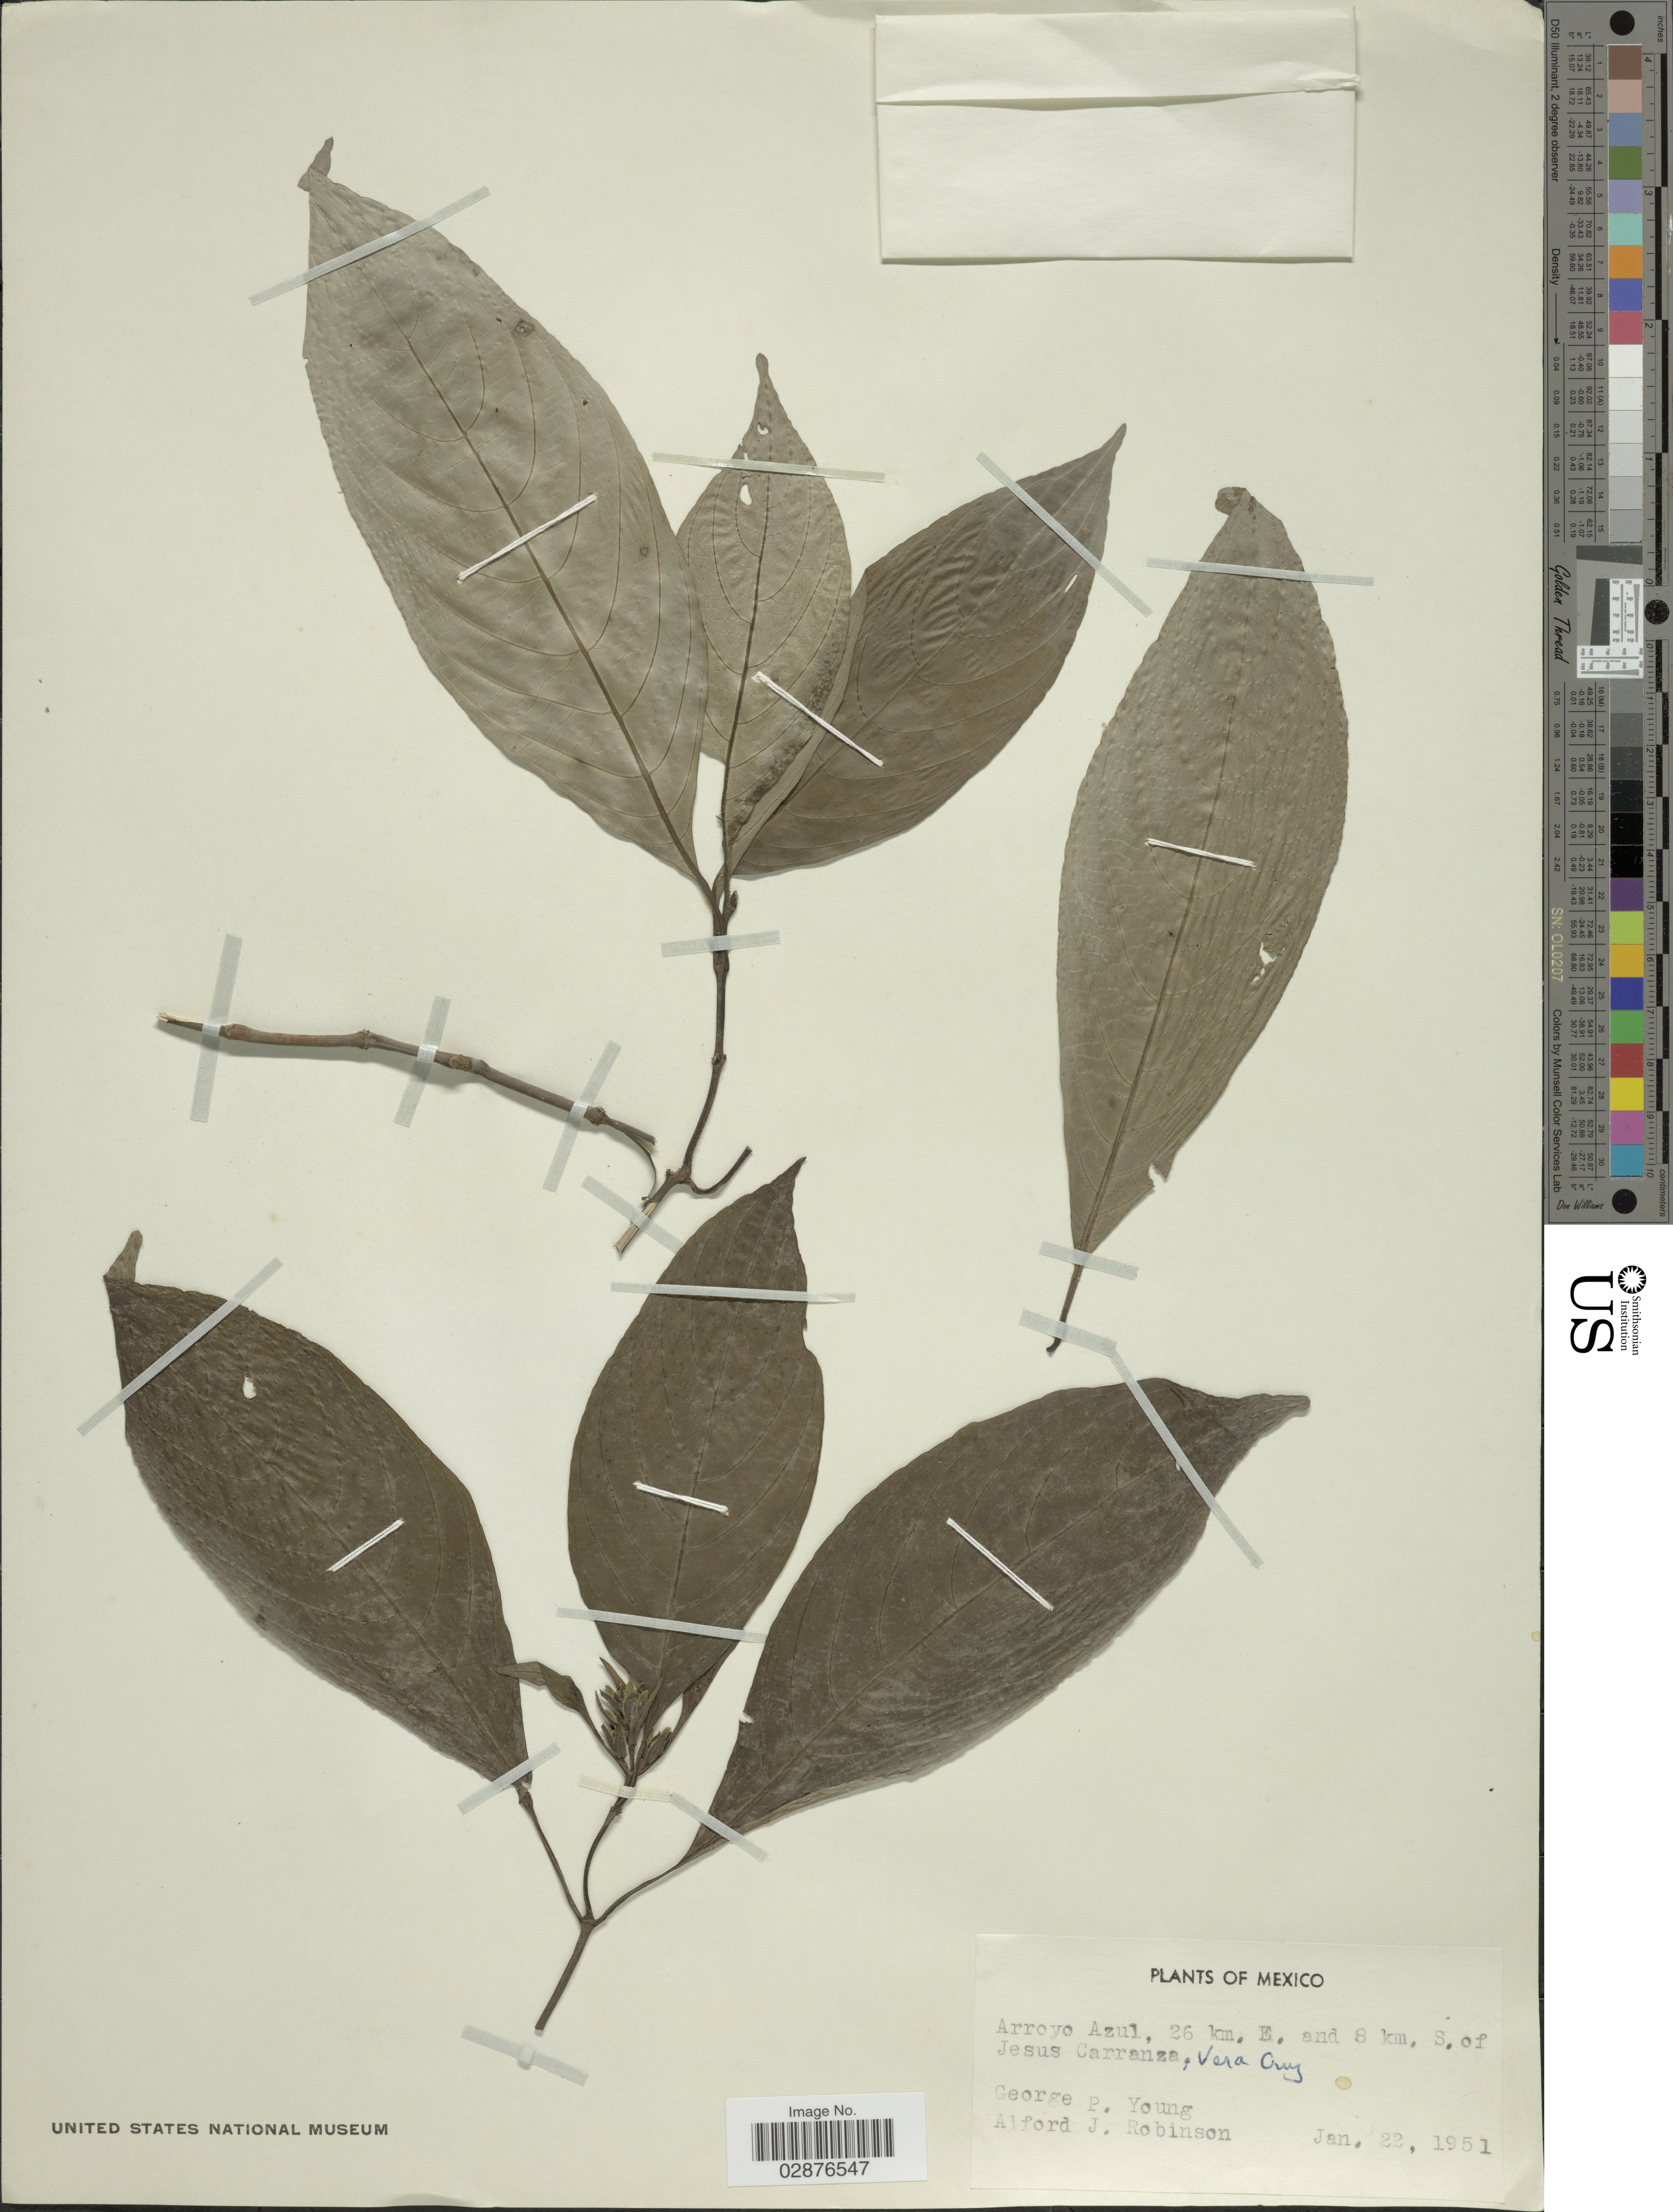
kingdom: Plantae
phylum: Tracheophyta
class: Magnoliopsida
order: Lamiales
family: Acanthaceae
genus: Justicia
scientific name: Justicia magniflora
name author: (S.F. Blake) D.N. Gibson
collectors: G. Young & A. J. Robinson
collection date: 1951-01-22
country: Mexico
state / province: Veracruz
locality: Arroyo Azul, 26 km. E. and 8 km. S. of Jesus Carranza, Vera Cruz.